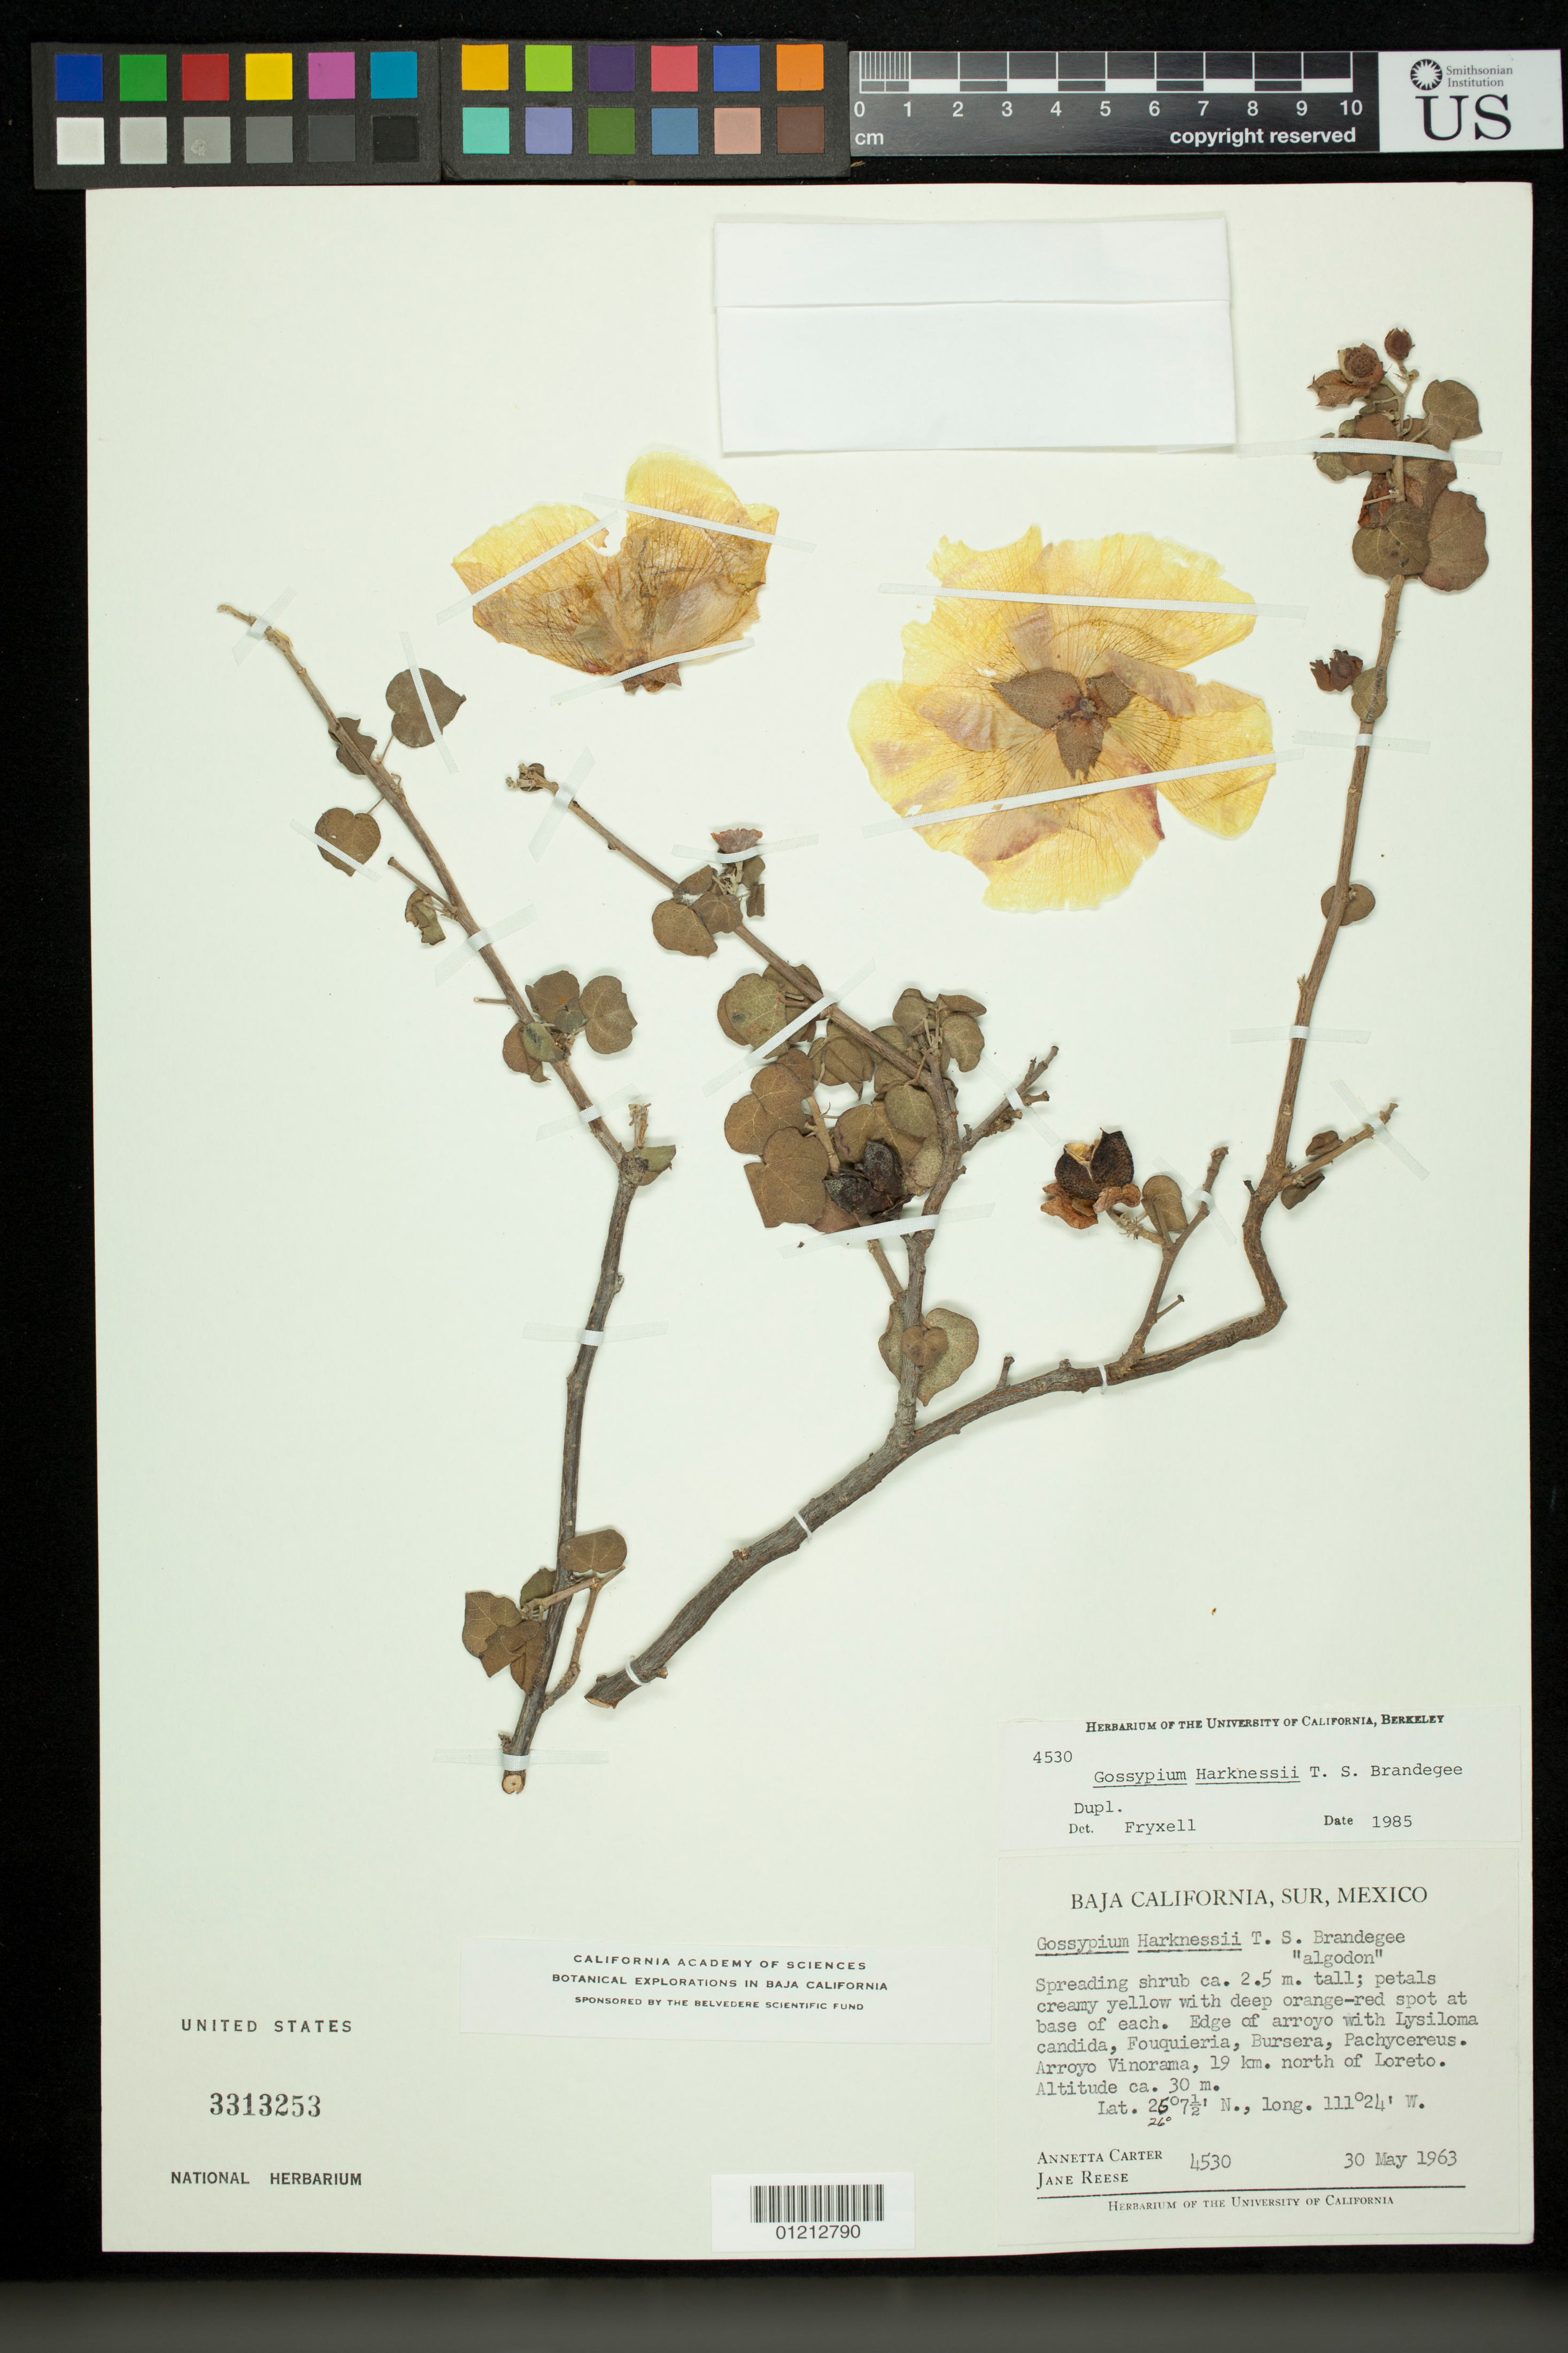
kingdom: Plantae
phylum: Tracheophyta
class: Magnoliopsida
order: Malvales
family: Malvaceae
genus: Gossypium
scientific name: Gossypium harknessii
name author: Brandegee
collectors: A. M. Carter & J. Reese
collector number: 4530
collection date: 1963-05-30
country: Mexico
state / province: Baja California Sur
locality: Edge of arroyo. Arroyo Vinorama, 19 km. north of Loreto.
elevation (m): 30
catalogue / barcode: US 3313253